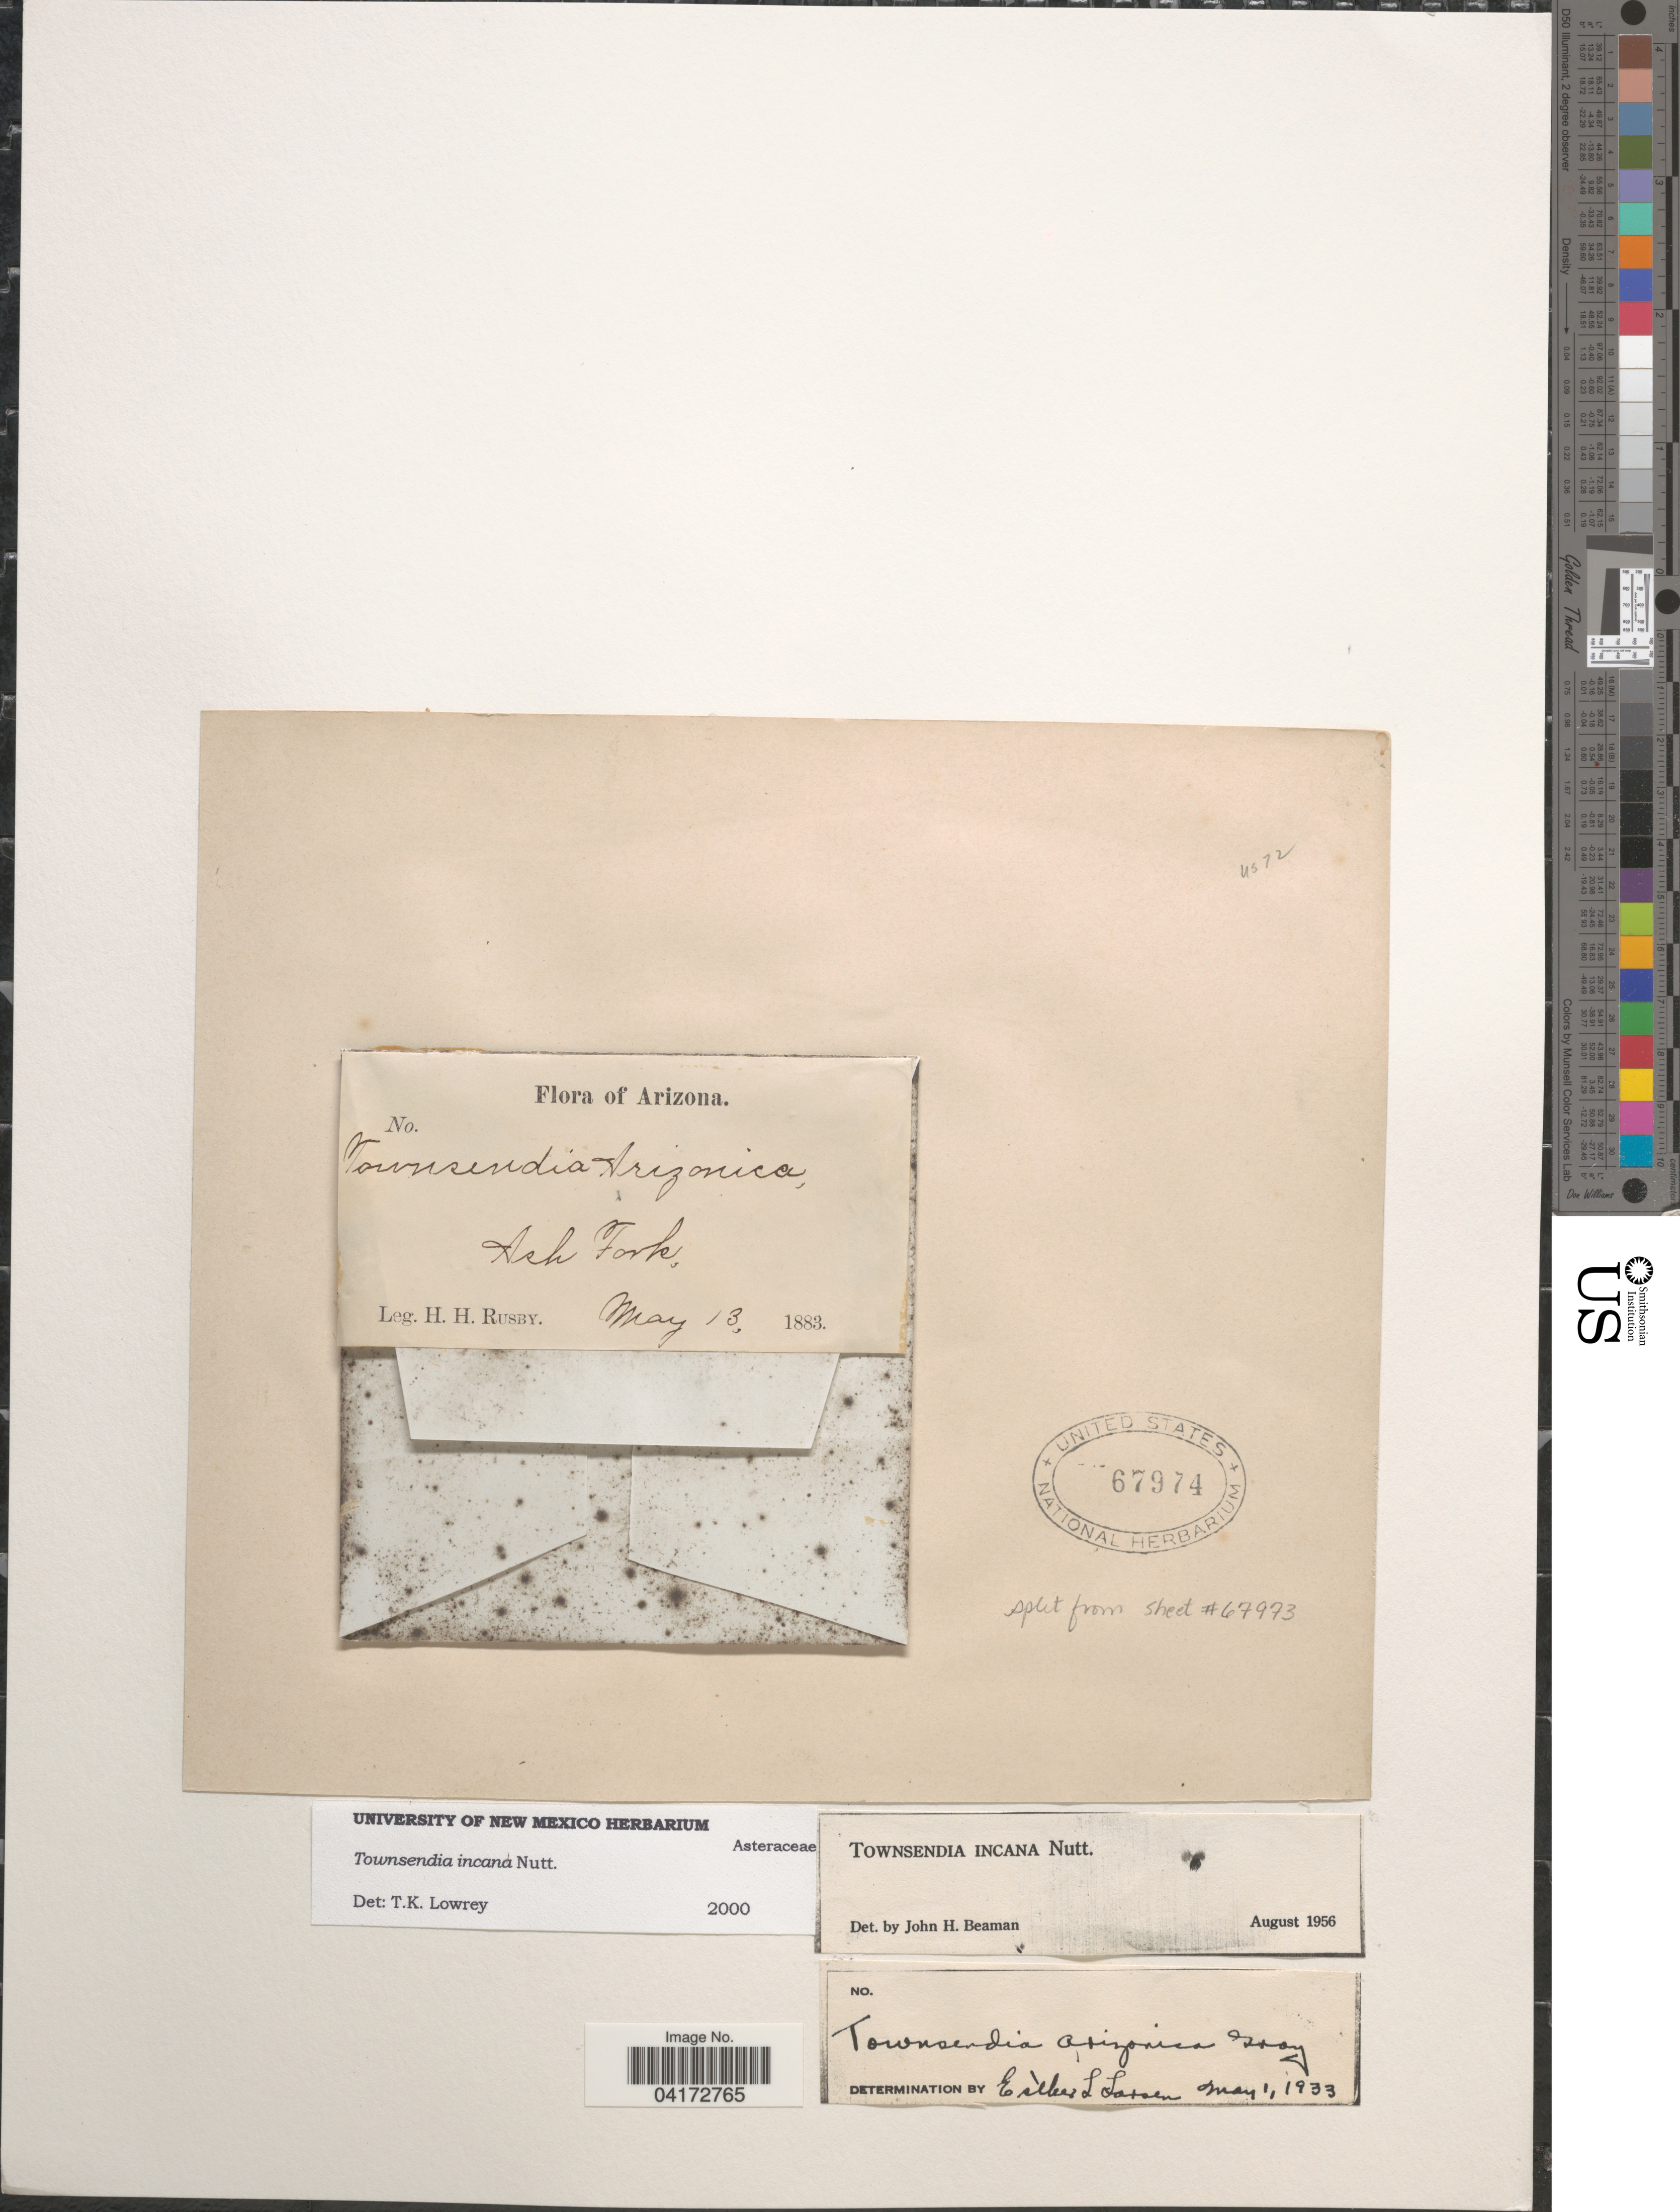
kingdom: Plantae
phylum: Tracheophyta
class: Magnoliopsida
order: Asterales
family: Asteraceae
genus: Townsendia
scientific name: Townsendia incana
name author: Nutt.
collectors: H. H. Rusby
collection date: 1883-05-13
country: United States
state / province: Arizona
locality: Ash Fork.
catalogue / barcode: US 67974